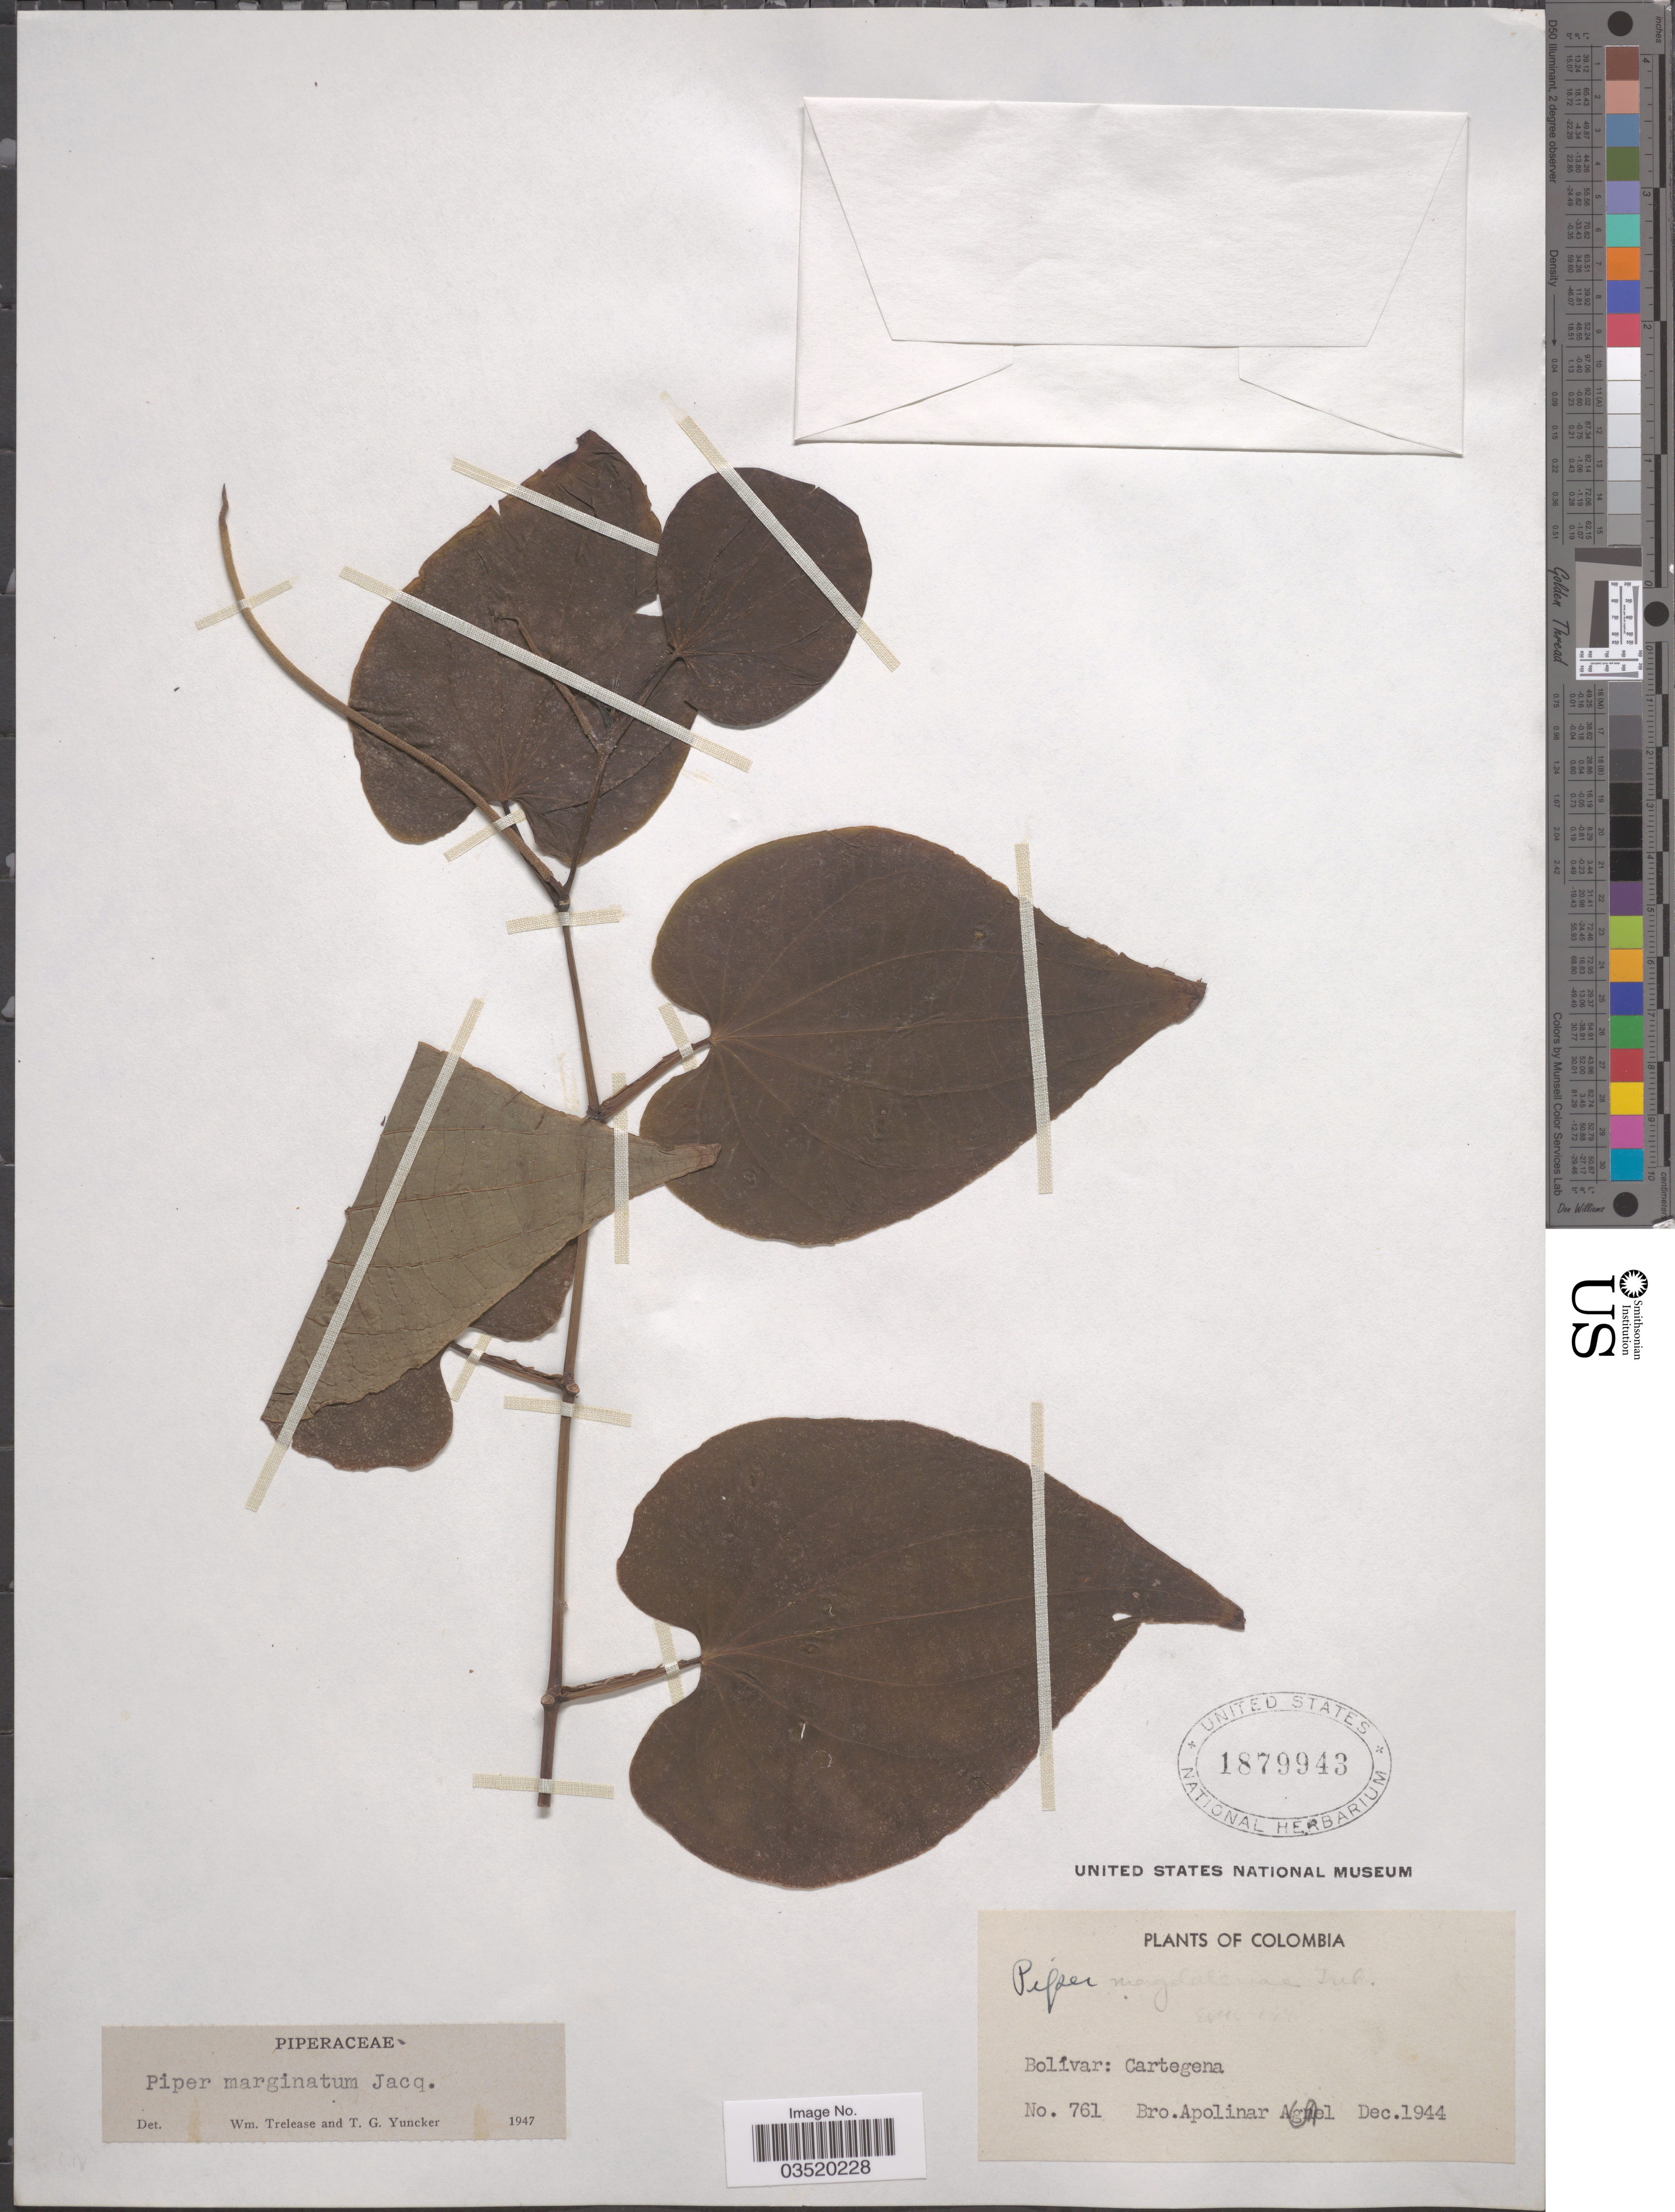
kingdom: Plantae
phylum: Tracheophyta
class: Magnoliopsida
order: Piperales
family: Piperaceae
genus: Piper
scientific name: Piper marginatum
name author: Jacq.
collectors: Bro. Apolinar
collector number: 761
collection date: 1944-12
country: Colombia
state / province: Bolívar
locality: Cartegena.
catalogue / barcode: US 1879943